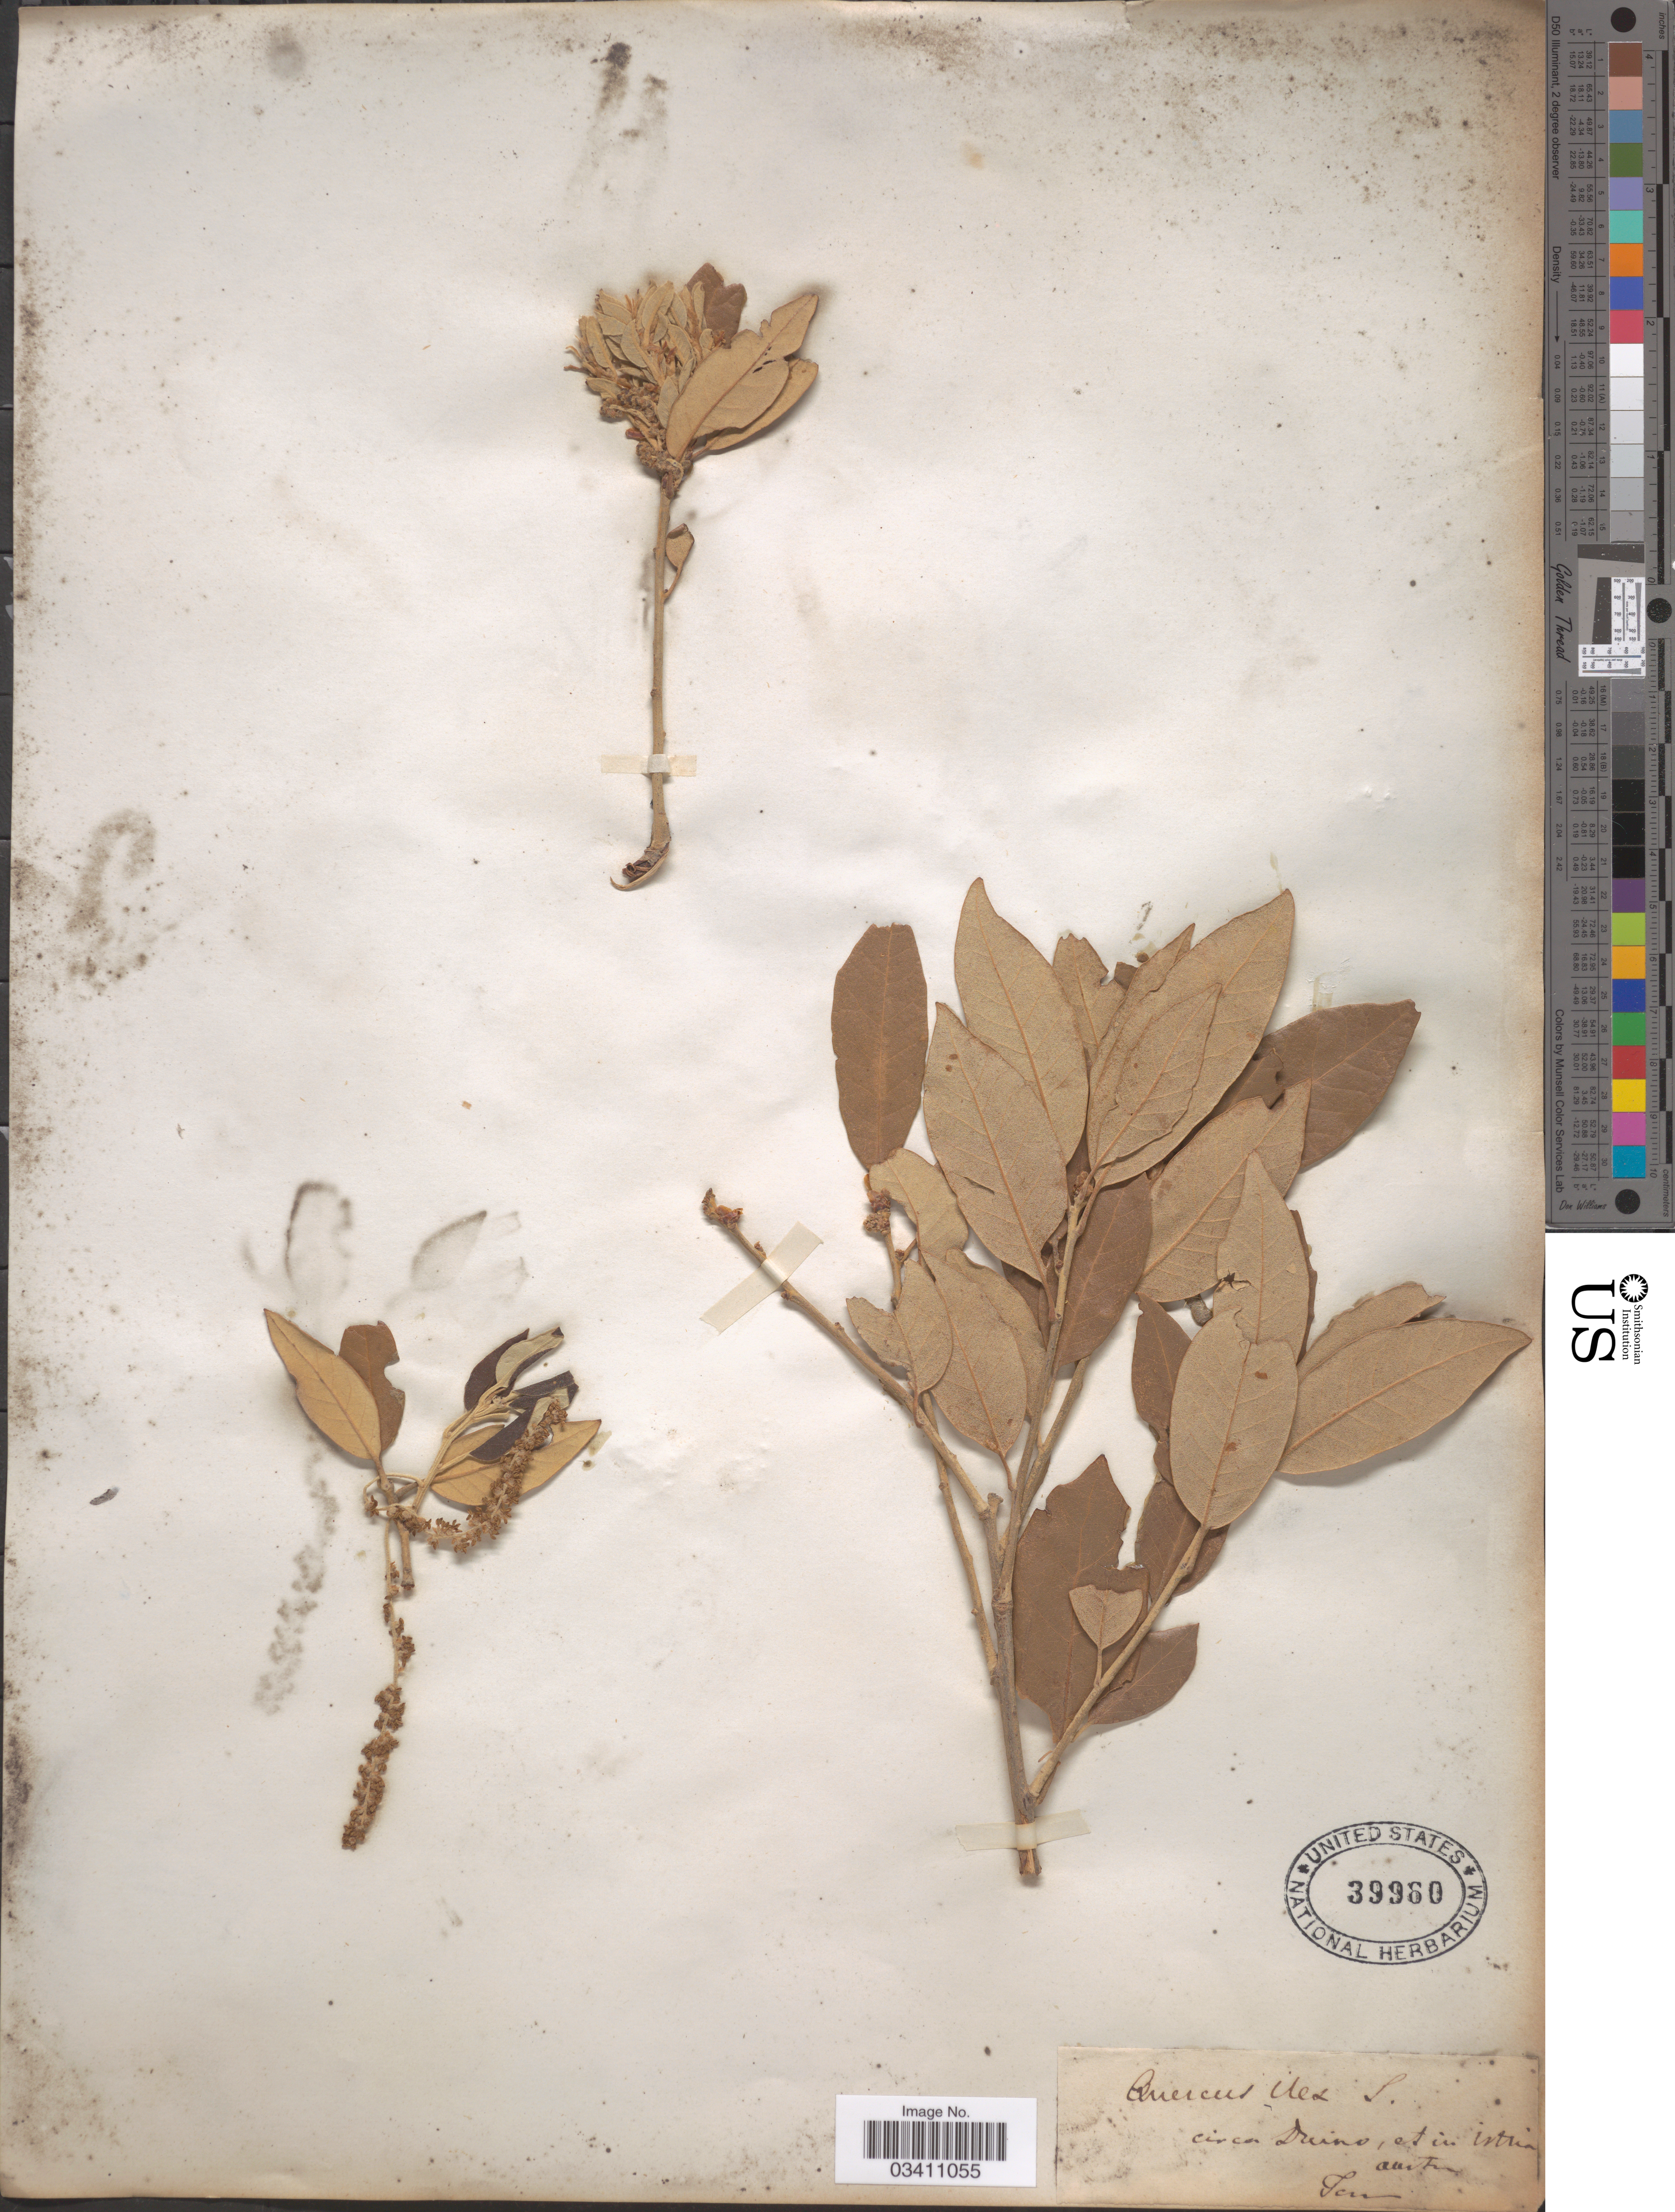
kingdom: Plantae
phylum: Tracheophyta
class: Magnoliopsida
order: Fagales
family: Fagaceae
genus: Quercus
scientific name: Quercus ilex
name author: Lour.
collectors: Tomm.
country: Italy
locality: Circa Duino, et in Istria austr.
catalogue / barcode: US 39960